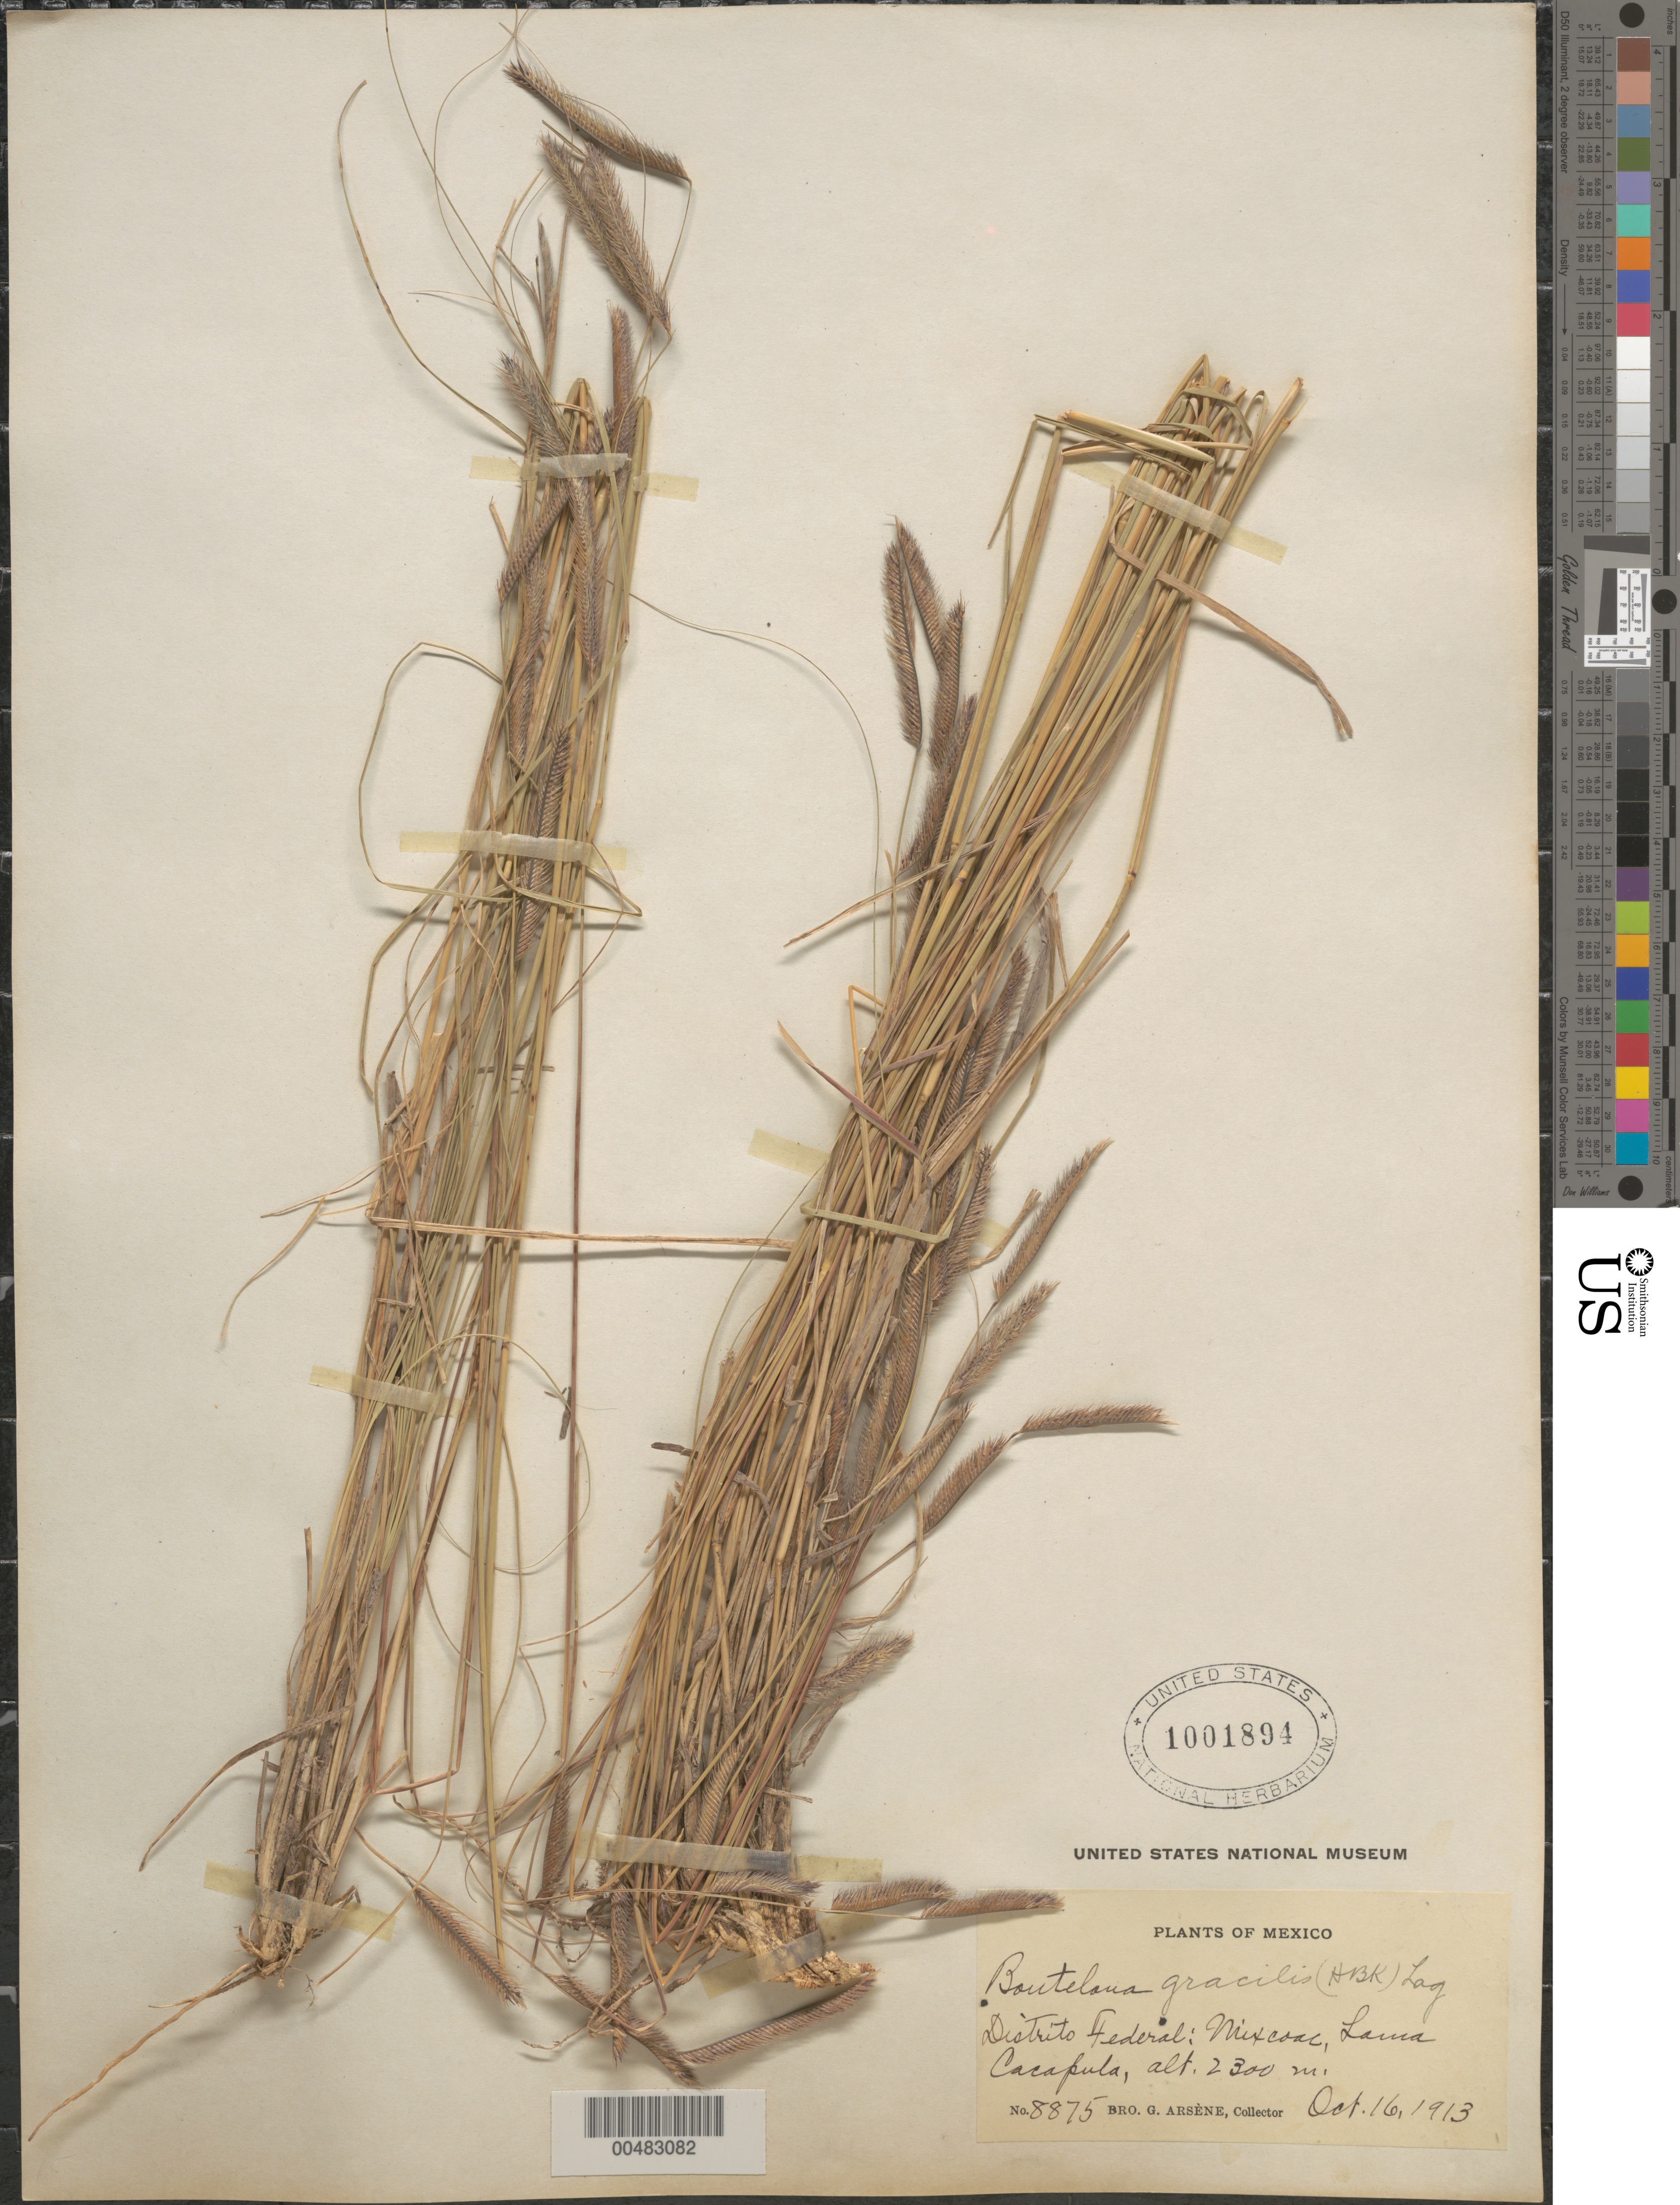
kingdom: Plantae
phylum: Tracheophyta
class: Liliopsida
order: Poales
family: Poaceae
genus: Bouteloua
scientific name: Bouteloua gracilis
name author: (Kunth) Lag. ex Griffiths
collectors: Bro. G. Arsène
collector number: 8875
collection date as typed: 16 Oct 1913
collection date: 1913-10-16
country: Mexico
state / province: Distrito Federal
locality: Mixcoac, Loma Cacapula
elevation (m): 2300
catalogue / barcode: US 1001894